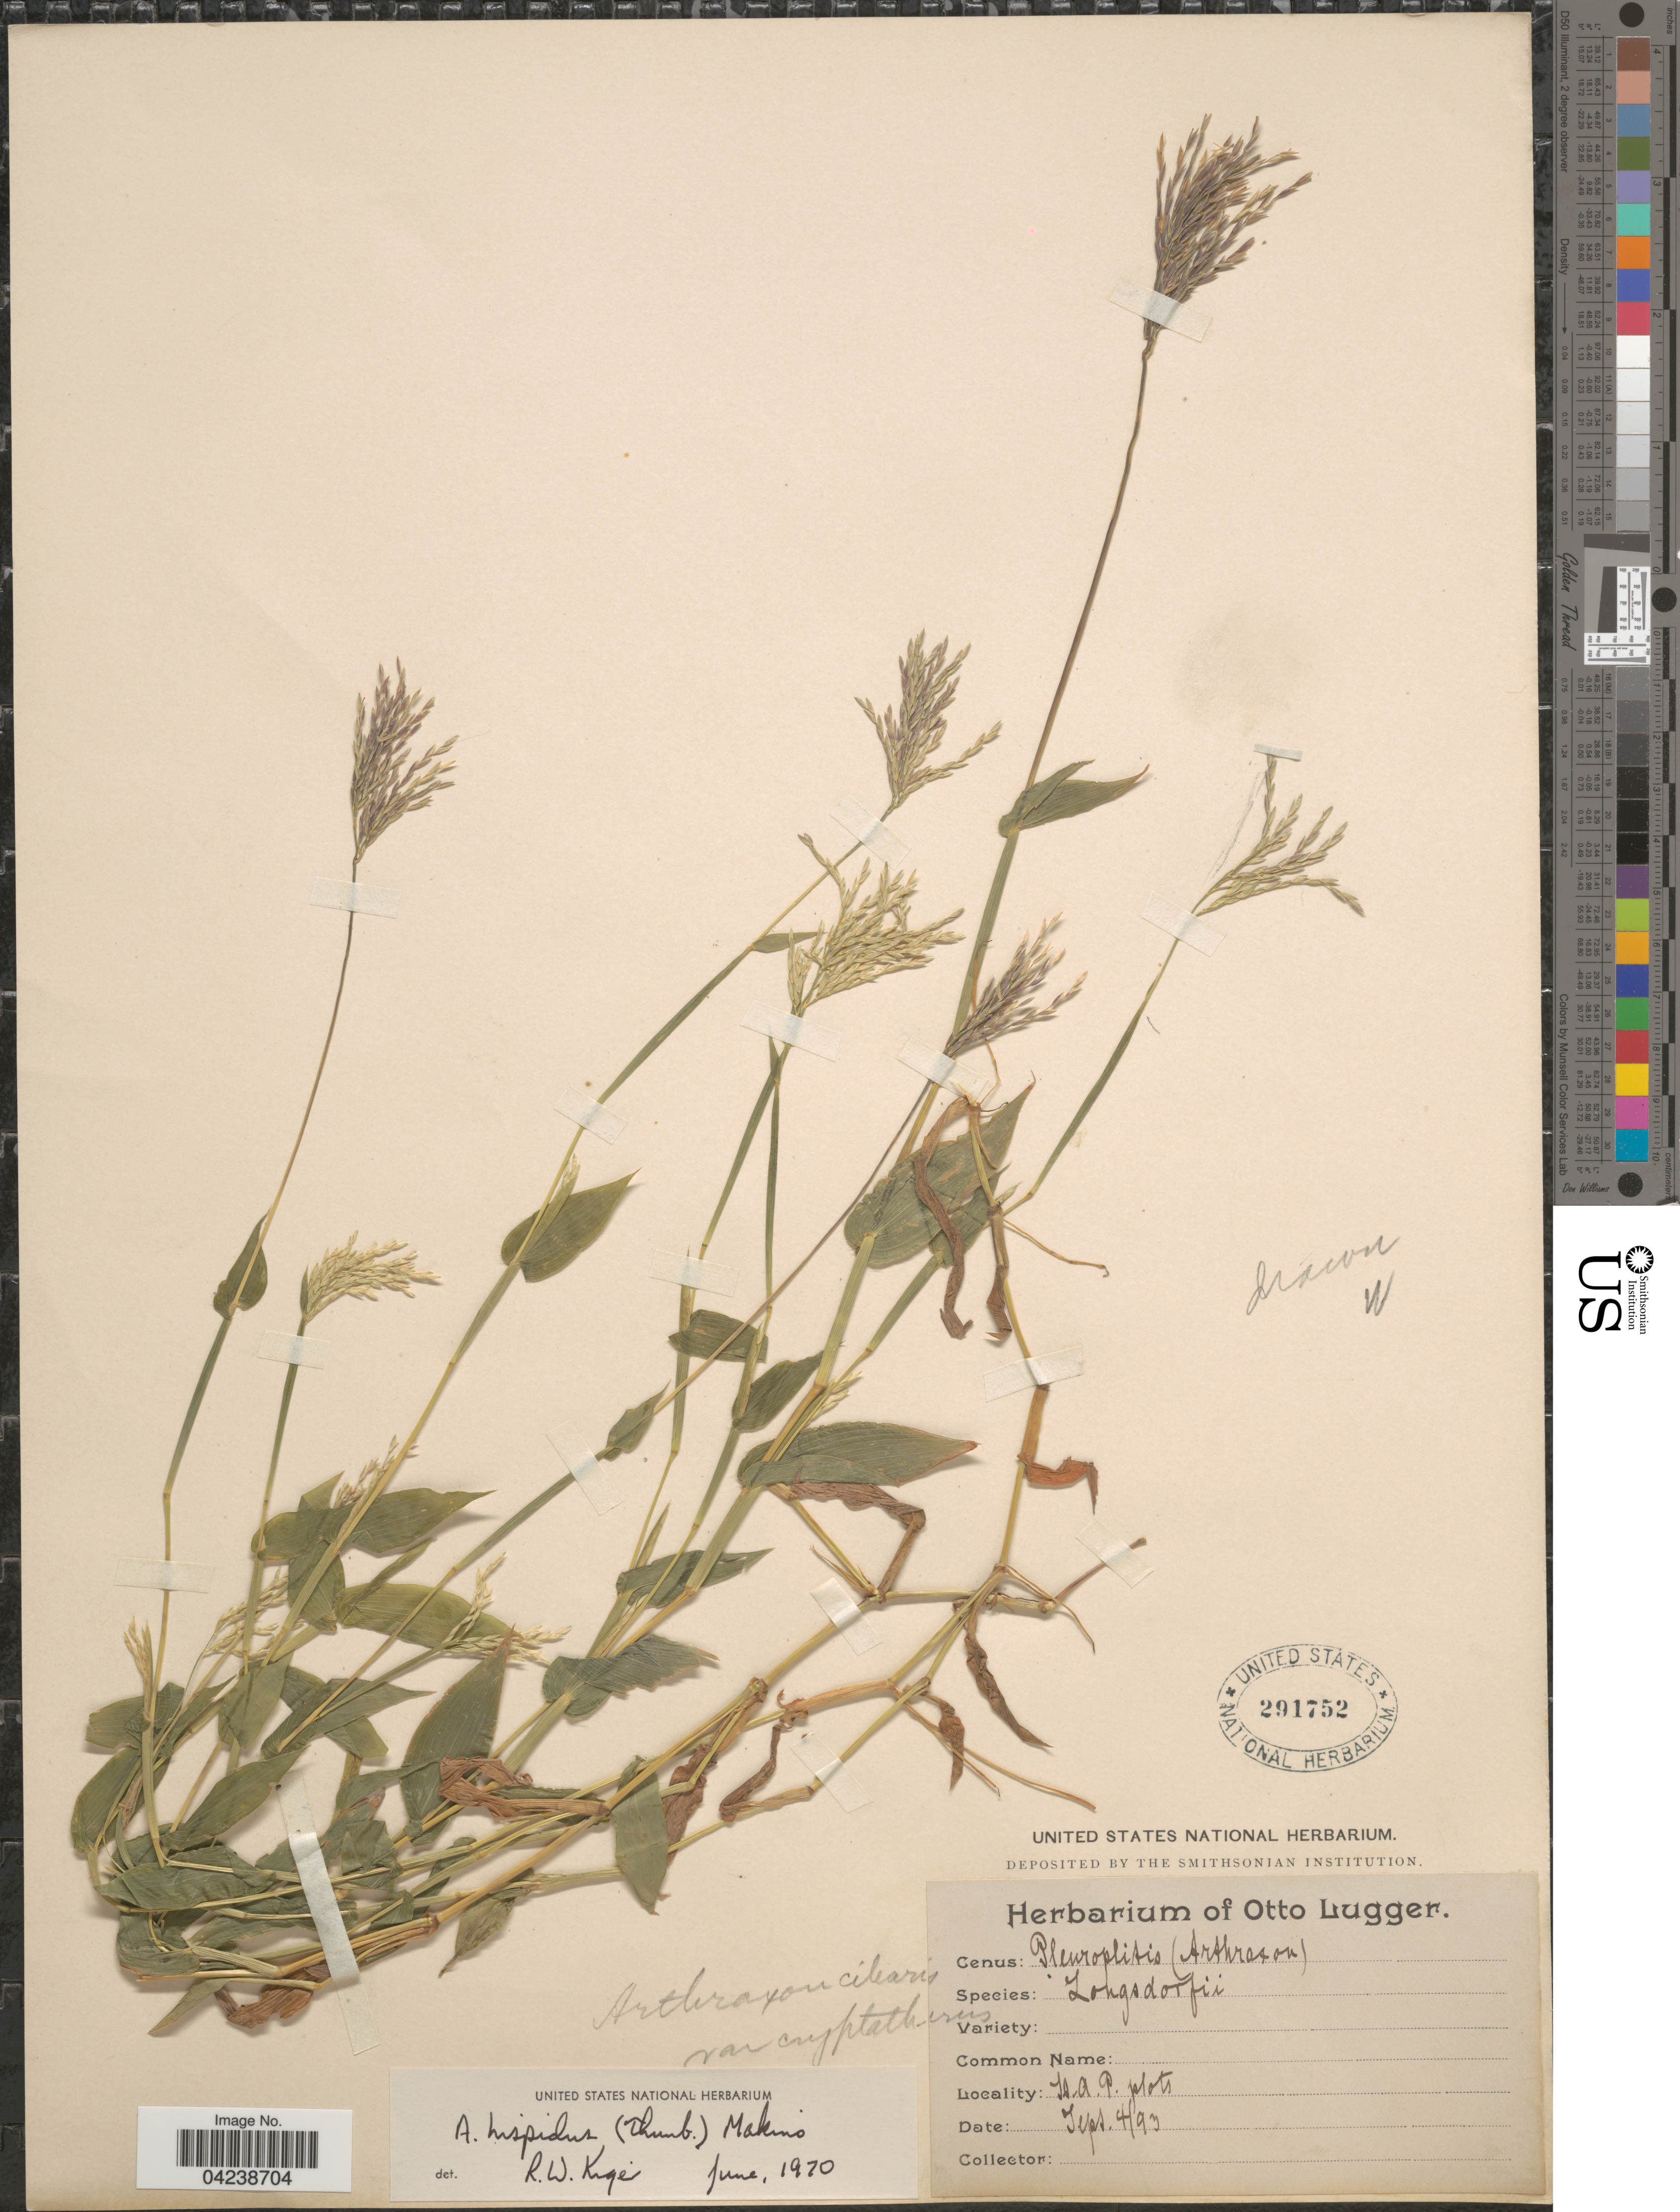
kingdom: Plantae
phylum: Tracheophyta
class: Liliopsida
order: Poales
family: Poaceae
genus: Arthraxon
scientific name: Arthraxon hispidus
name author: (Thunb.) Makino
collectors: Ex herb. Otto Lugger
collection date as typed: Transcribed d/m/y: 4/9/93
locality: In A. P. plots.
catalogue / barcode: US 291752